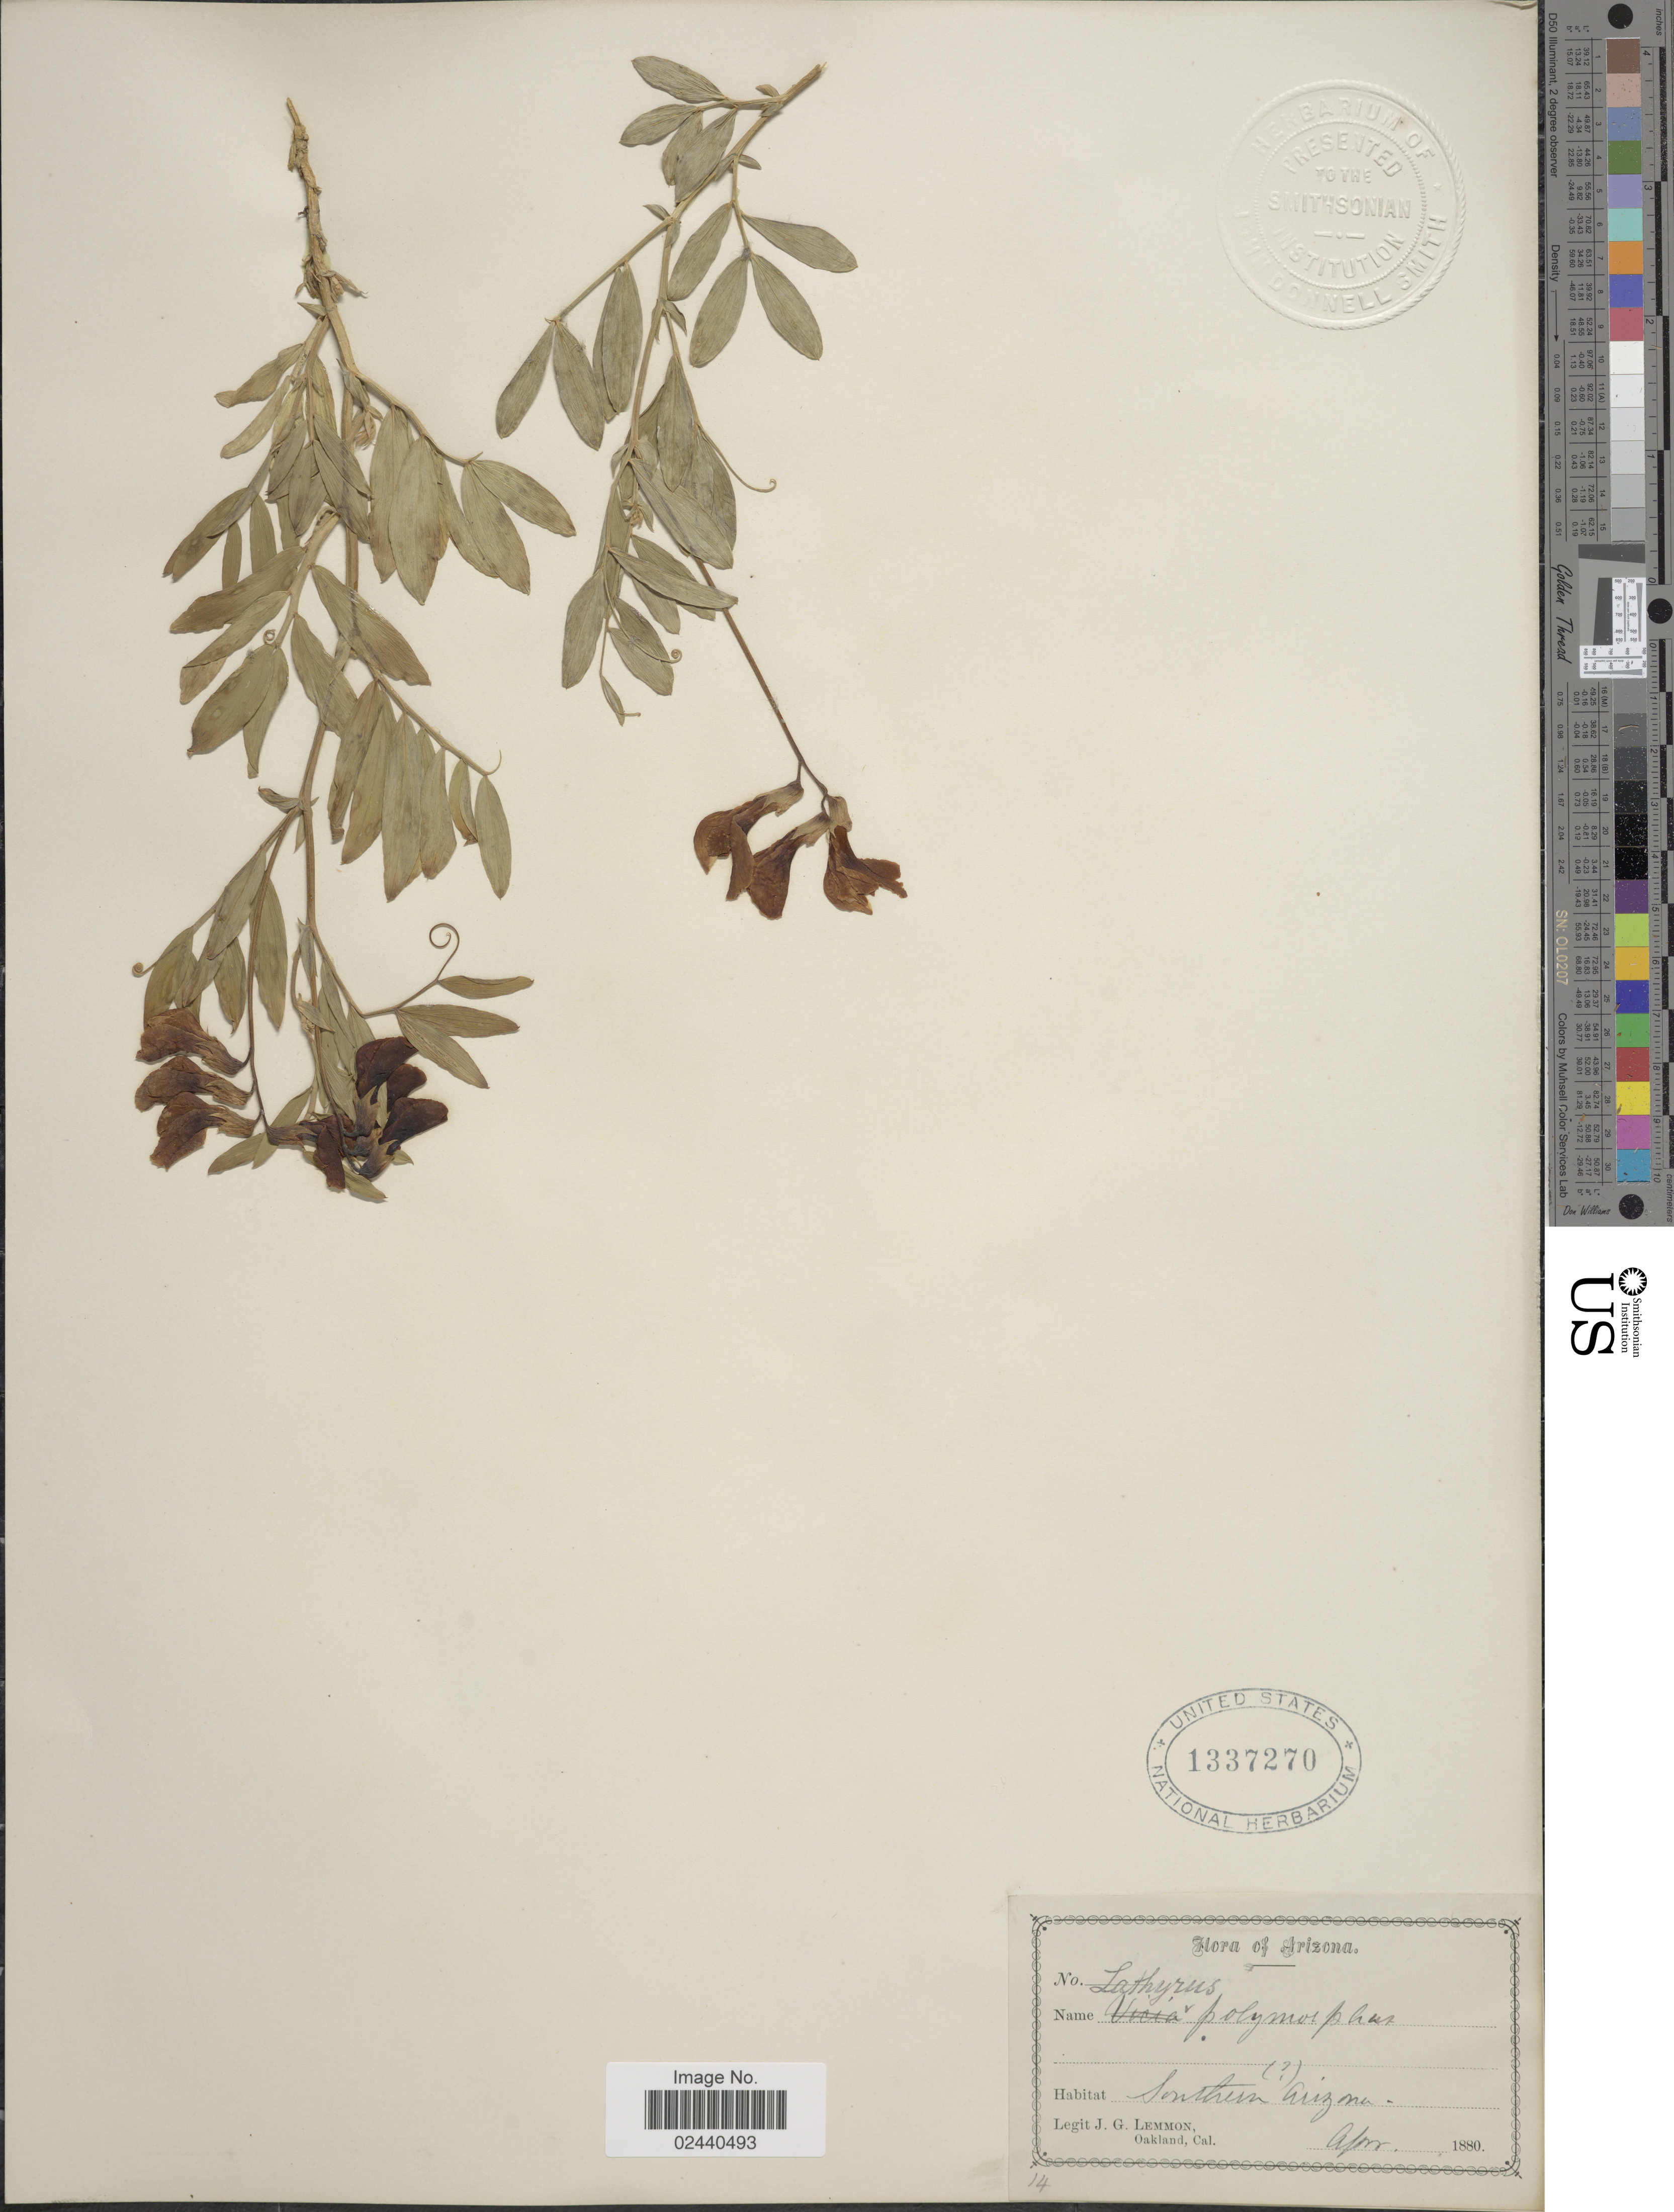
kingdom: Plantae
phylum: Tracheophyta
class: Magnoliopsida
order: Fabales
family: Fabaceae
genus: Lathyrus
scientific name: Lathyrus eucosmus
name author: Butters & H. St. John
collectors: J. Lemmon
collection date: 1880-04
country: United States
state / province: Arizona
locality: Southern Arizona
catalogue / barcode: US 1337270